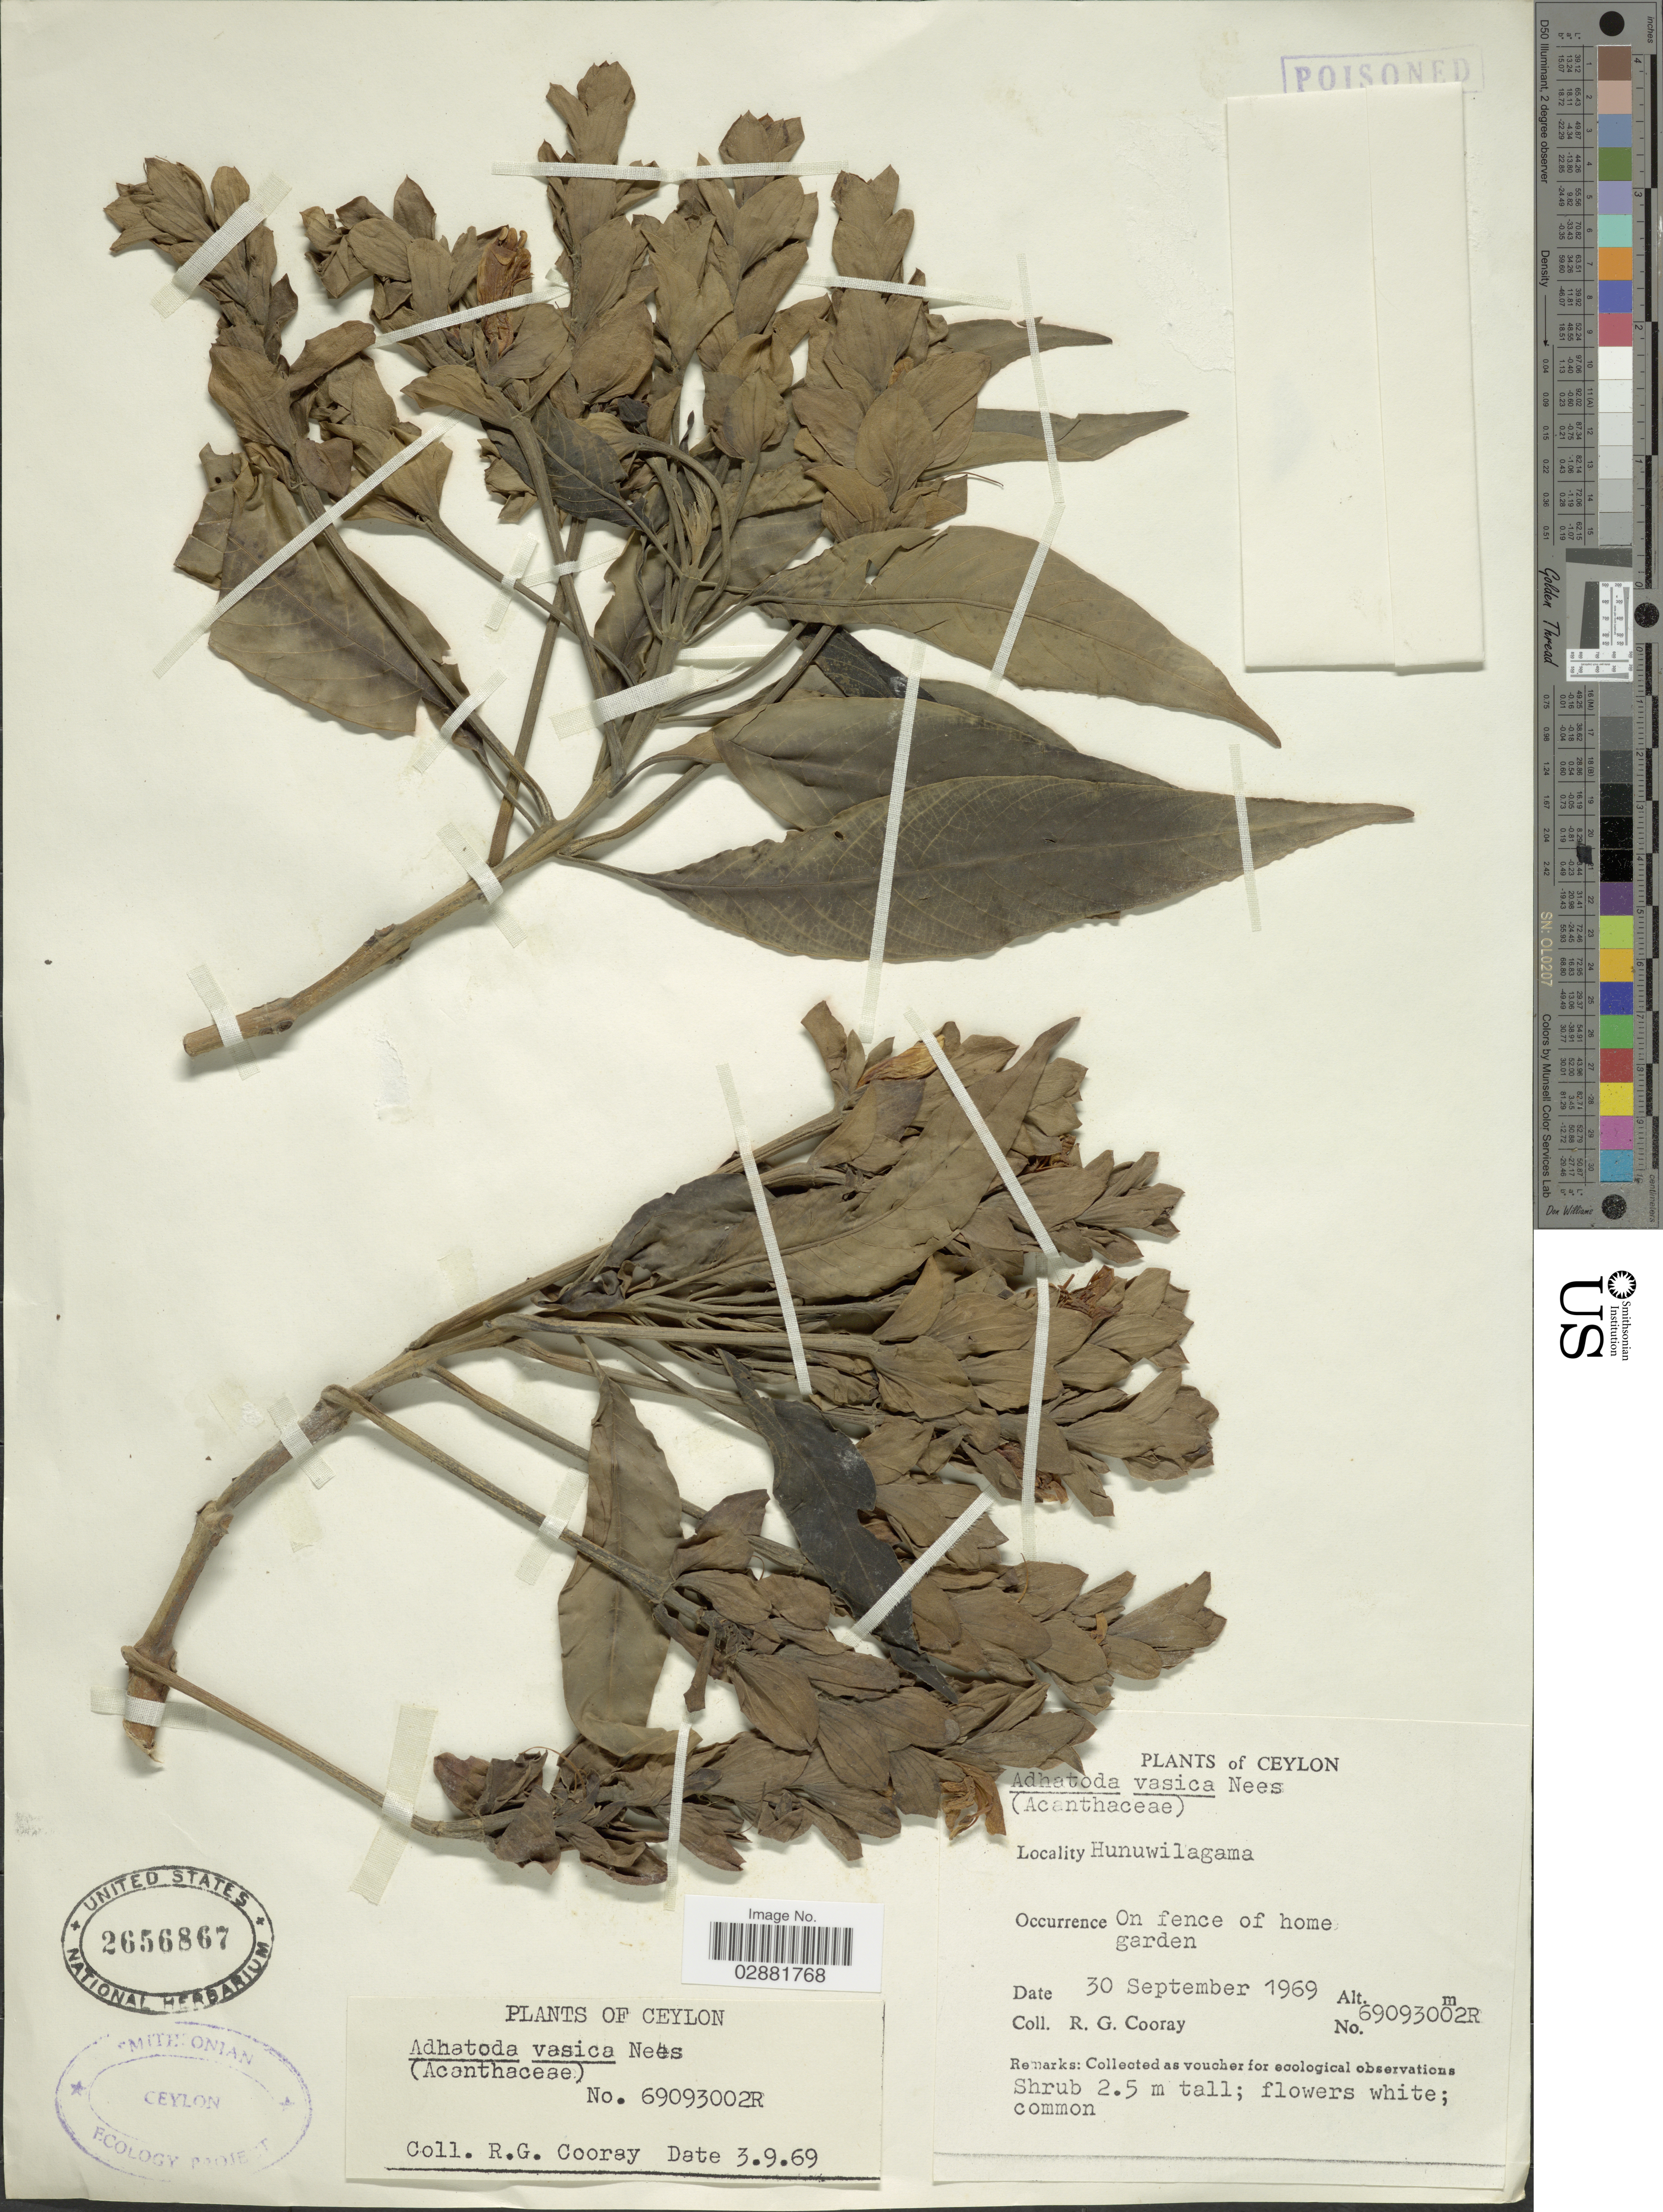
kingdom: Plantae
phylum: Tracheophyta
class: Magnoliopsida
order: Lamiales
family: Acanthaceae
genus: Justicia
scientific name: Justicia adhatoda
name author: L.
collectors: R. Cooray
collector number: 69093002R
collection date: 1969-09-30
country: Sri Lanka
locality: Ceylon, Hunuwilagama, On fence of home garden.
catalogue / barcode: US 2656867